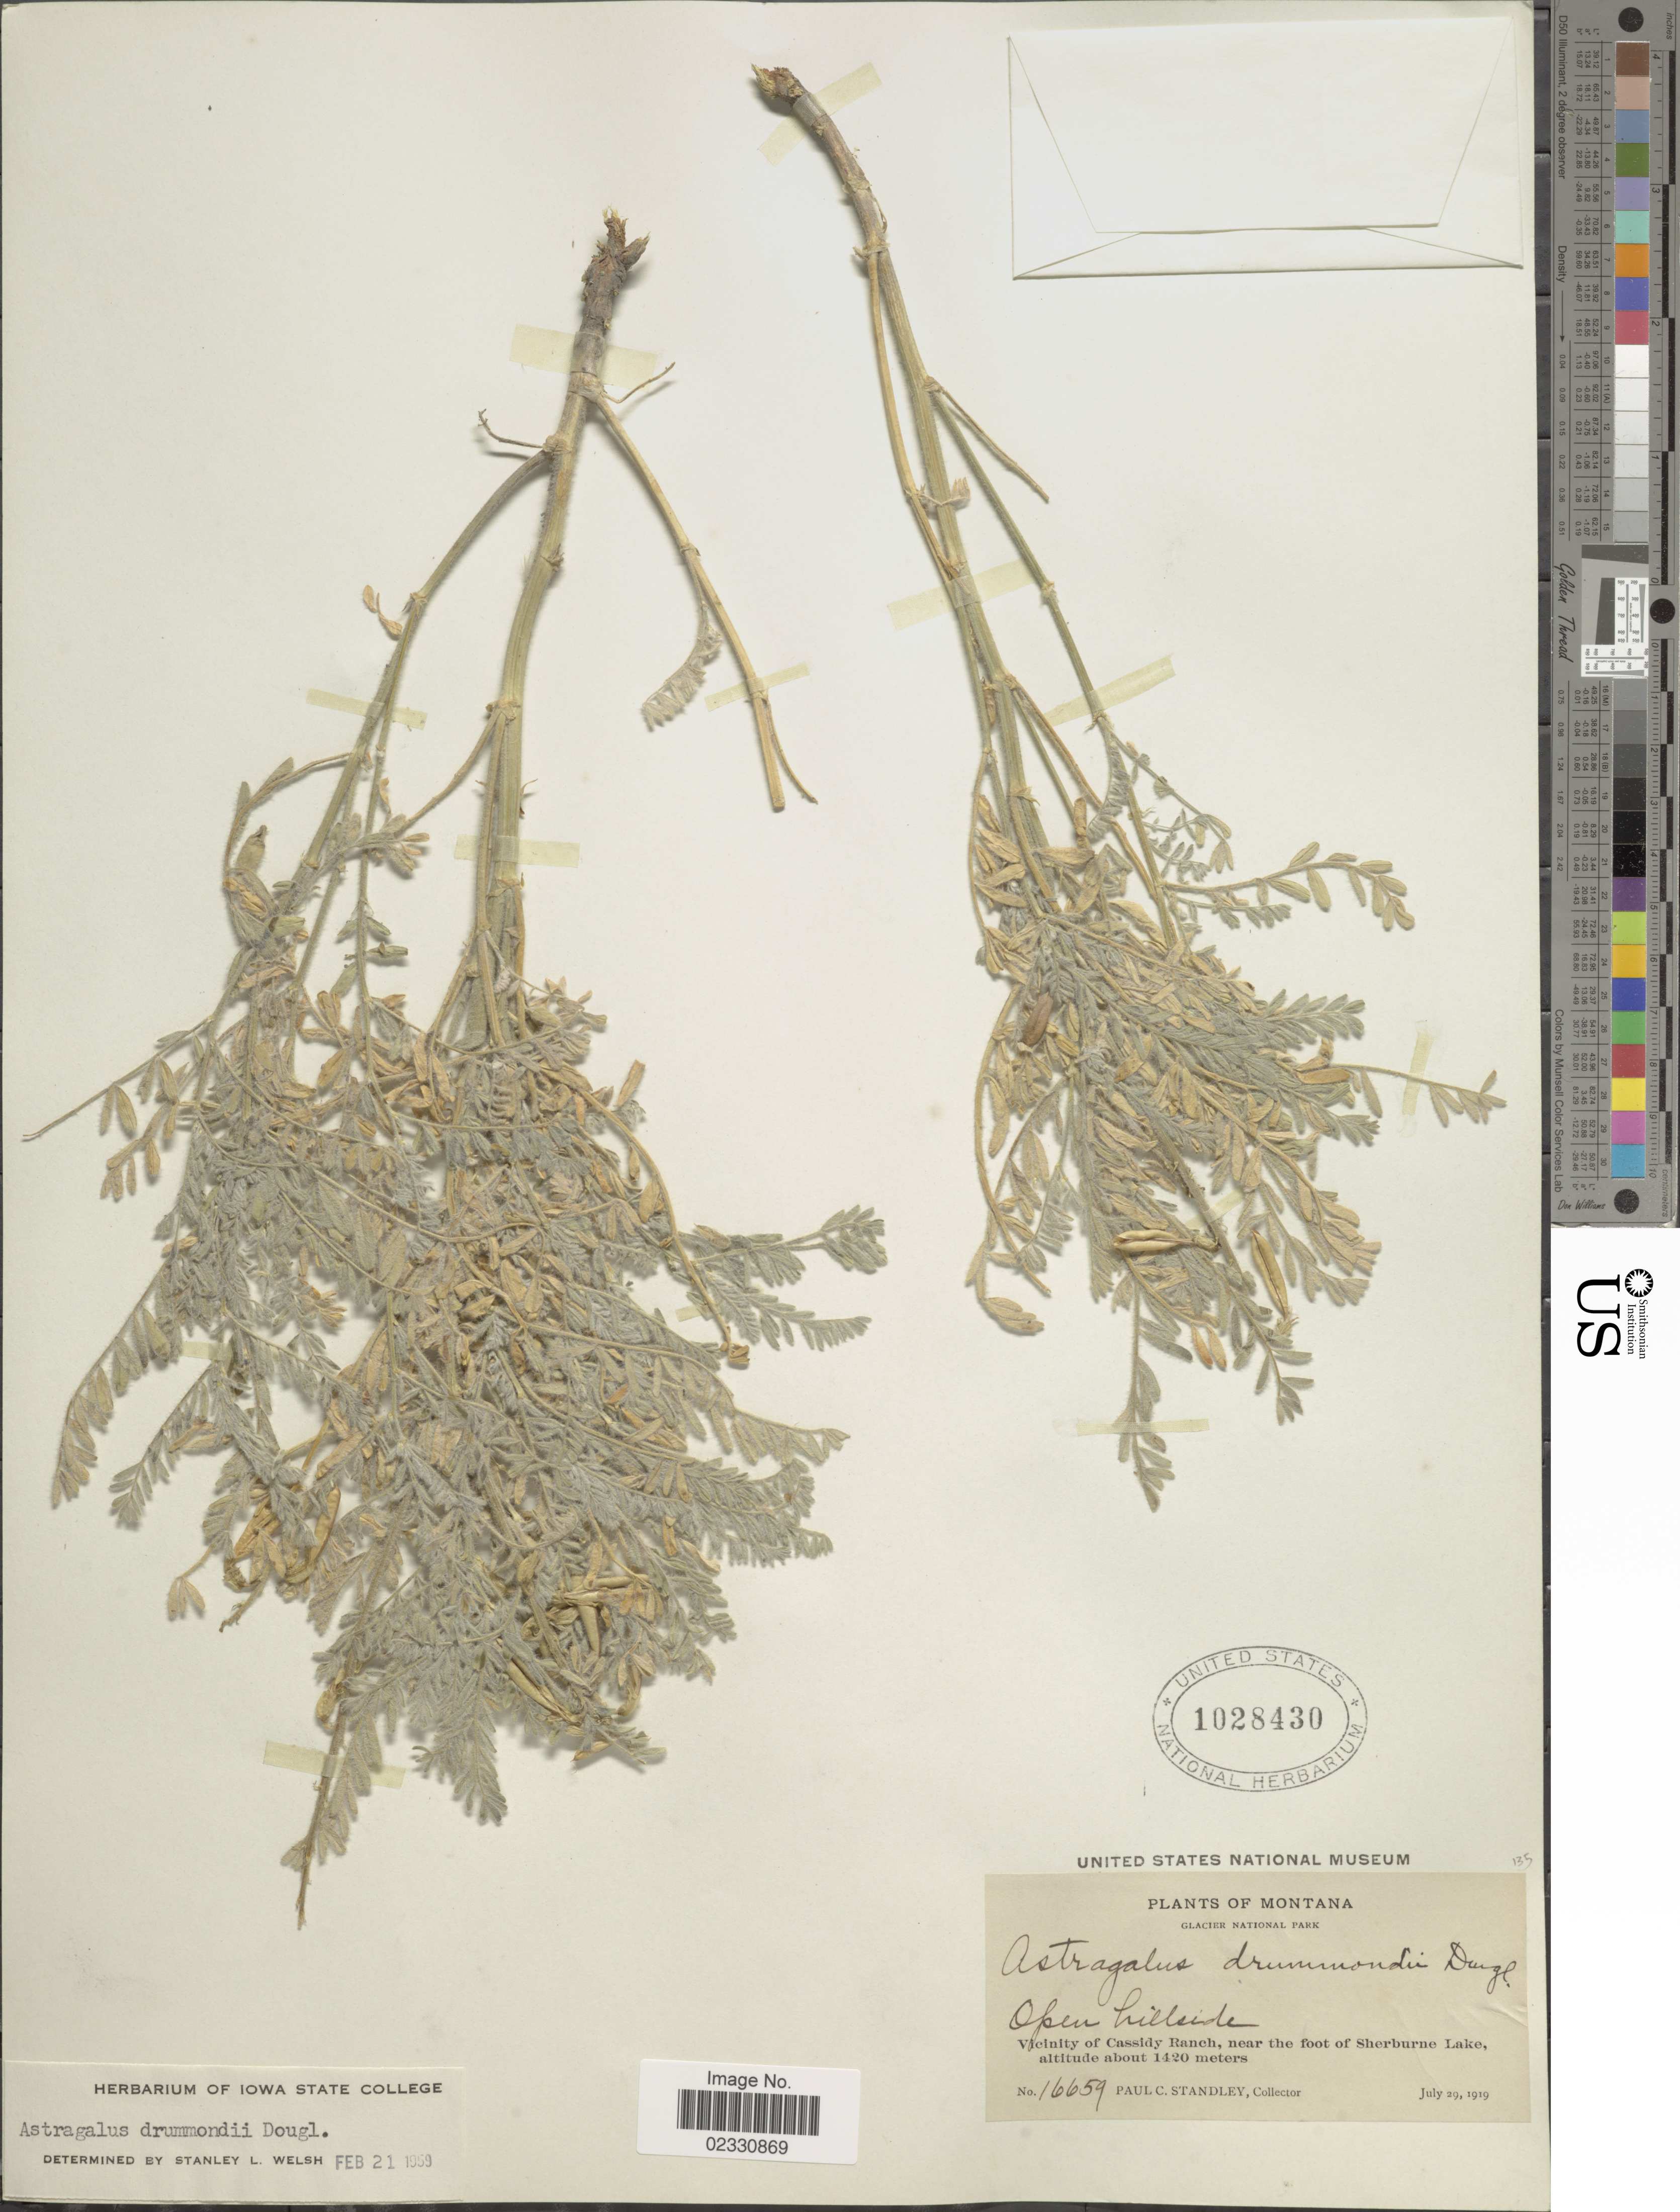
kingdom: Plantae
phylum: Tracheophyta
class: Magnoliopsida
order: Fabales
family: Fabaceae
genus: Astragalus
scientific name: Astragalus drummondii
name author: Hook.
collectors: P. C. Standley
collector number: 16659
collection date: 1919-07-29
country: United States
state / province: Montana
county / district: Glacier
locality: Glacier National Park, Open hillside, Vicinity of Cassidy Ranch, near the foot of Sherburne Lake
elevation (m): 1420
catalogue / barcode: US 1028430